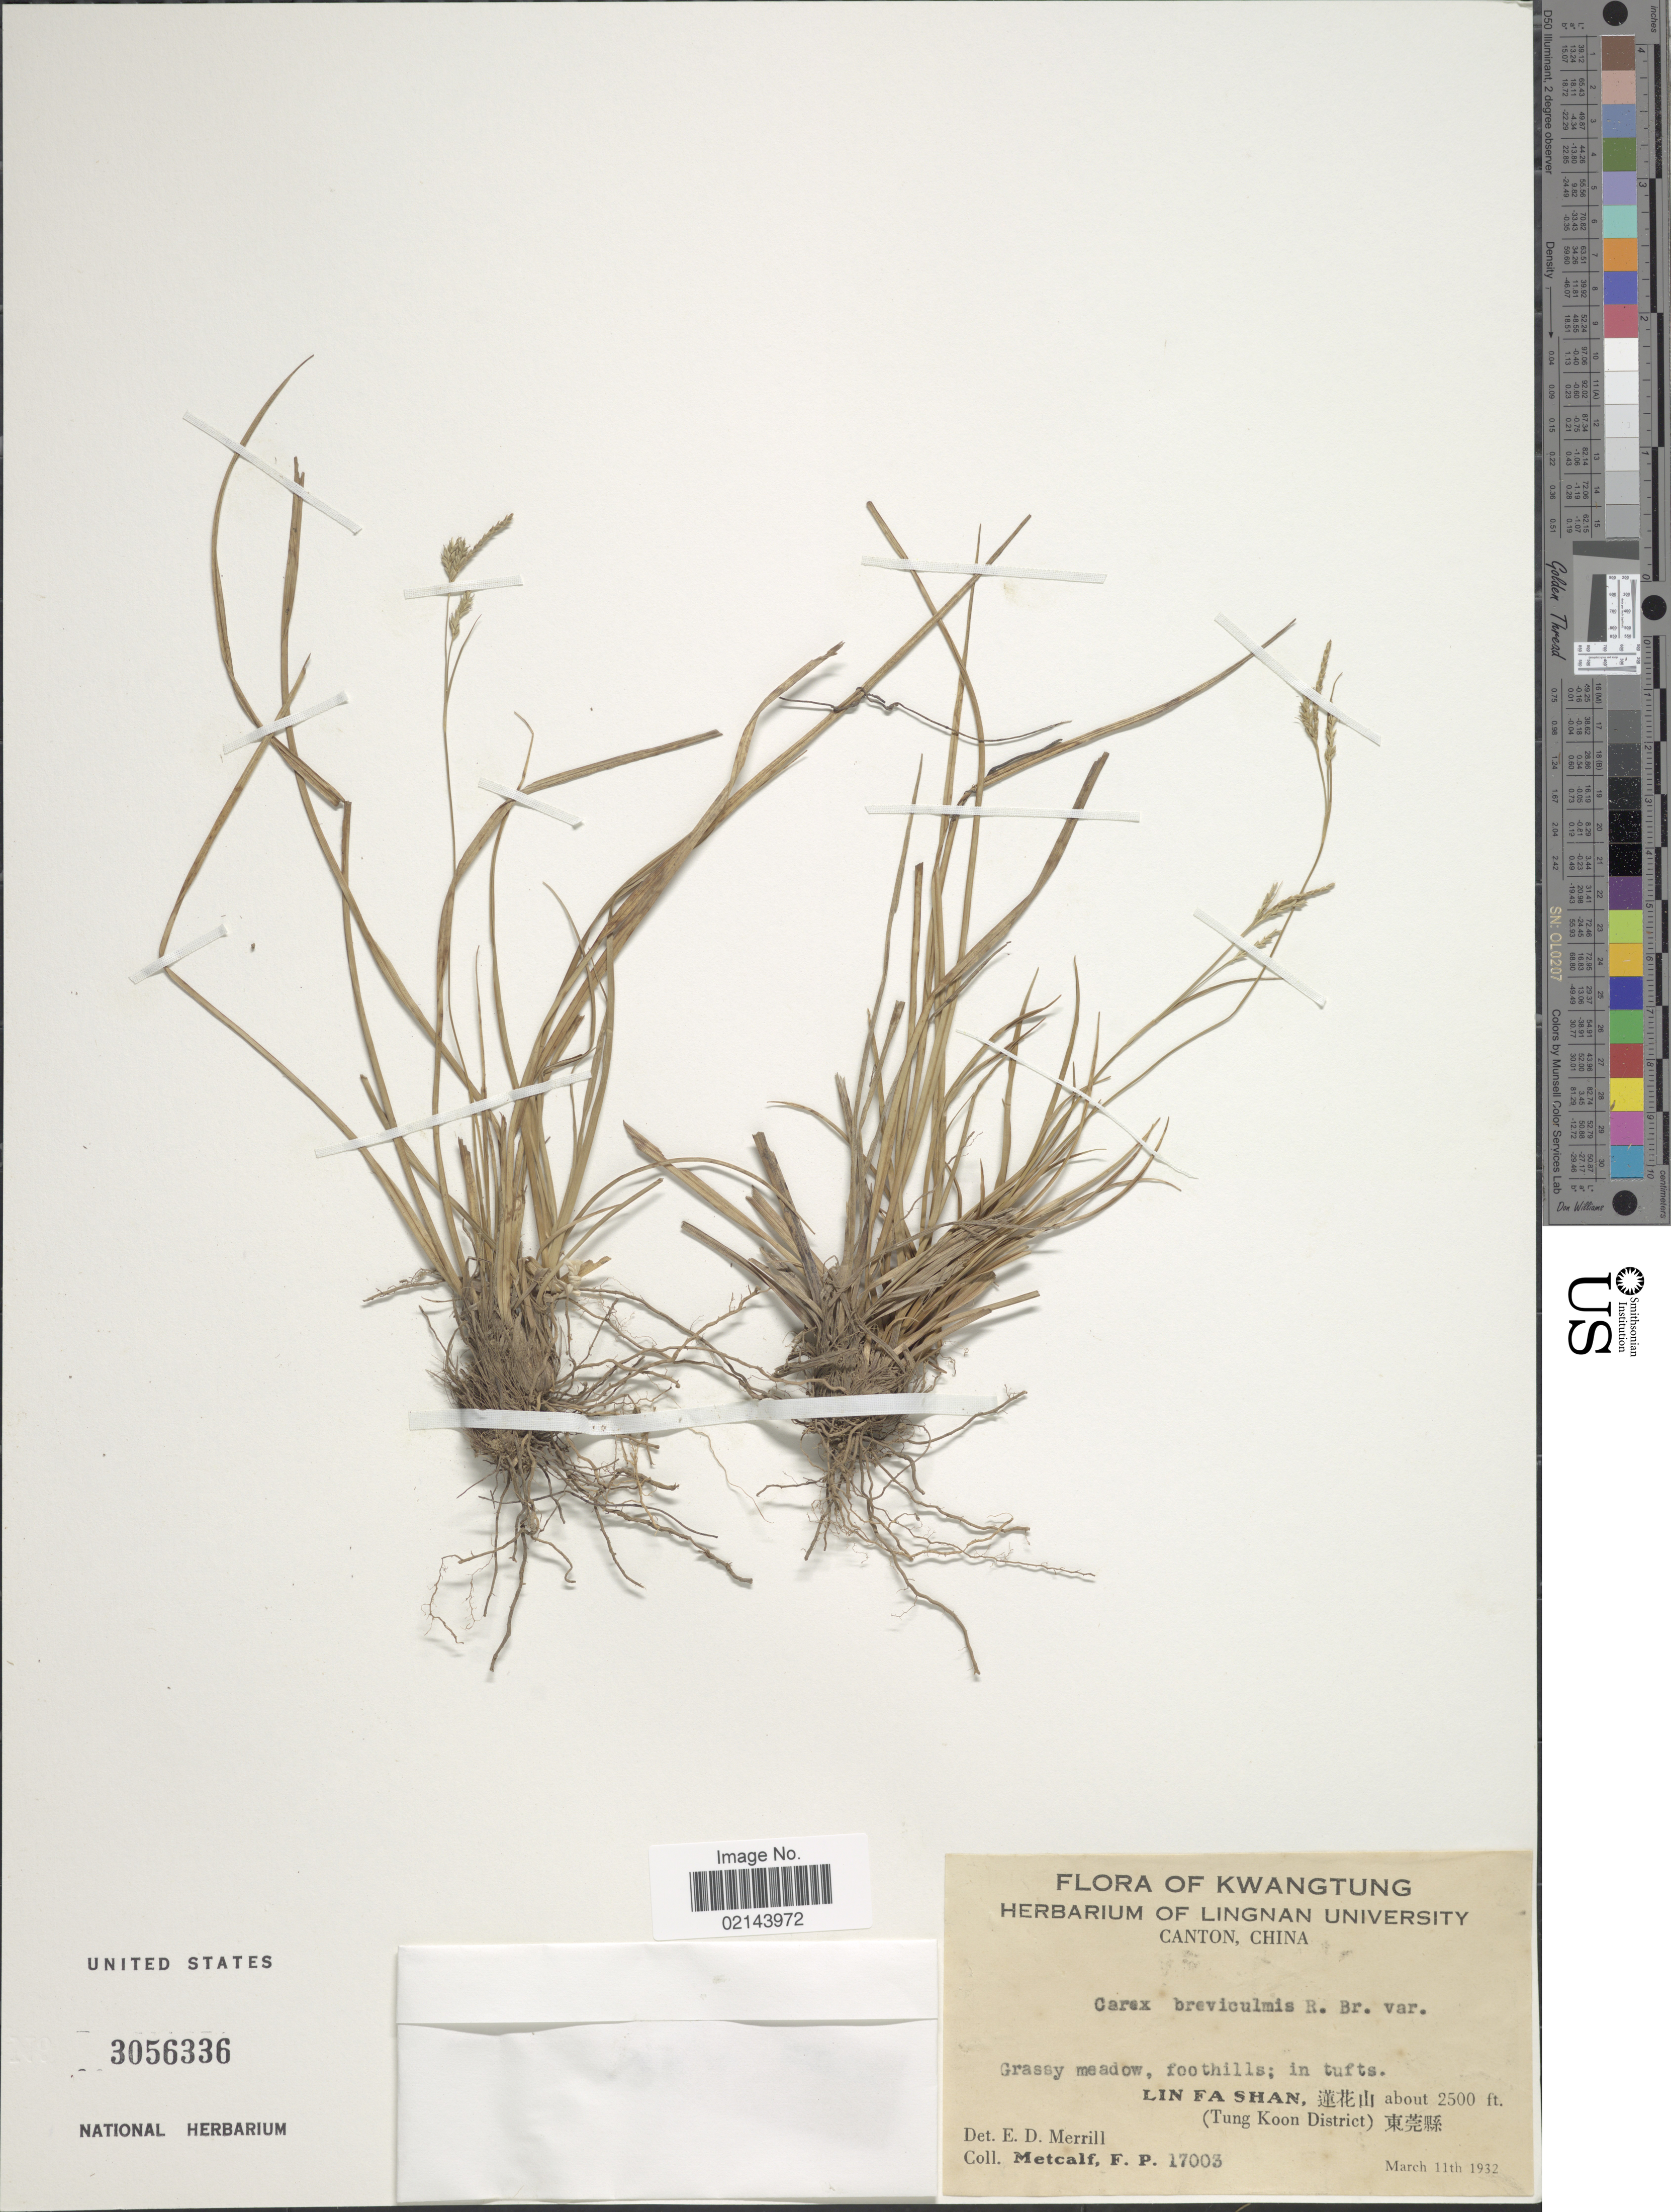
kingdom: Plantae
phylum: Tracheophyta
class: Liliopsida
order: Poales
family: Cyperaceae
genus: Carex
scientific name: Carex breviculmis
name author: R. Br.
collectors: F. Metcalf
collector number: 17003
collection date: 1932-03-11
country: China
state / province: Guangdong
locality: Kwangtung, Lin Fa Shan (Tung Koom District)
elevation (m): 762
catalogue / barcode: US 3056336